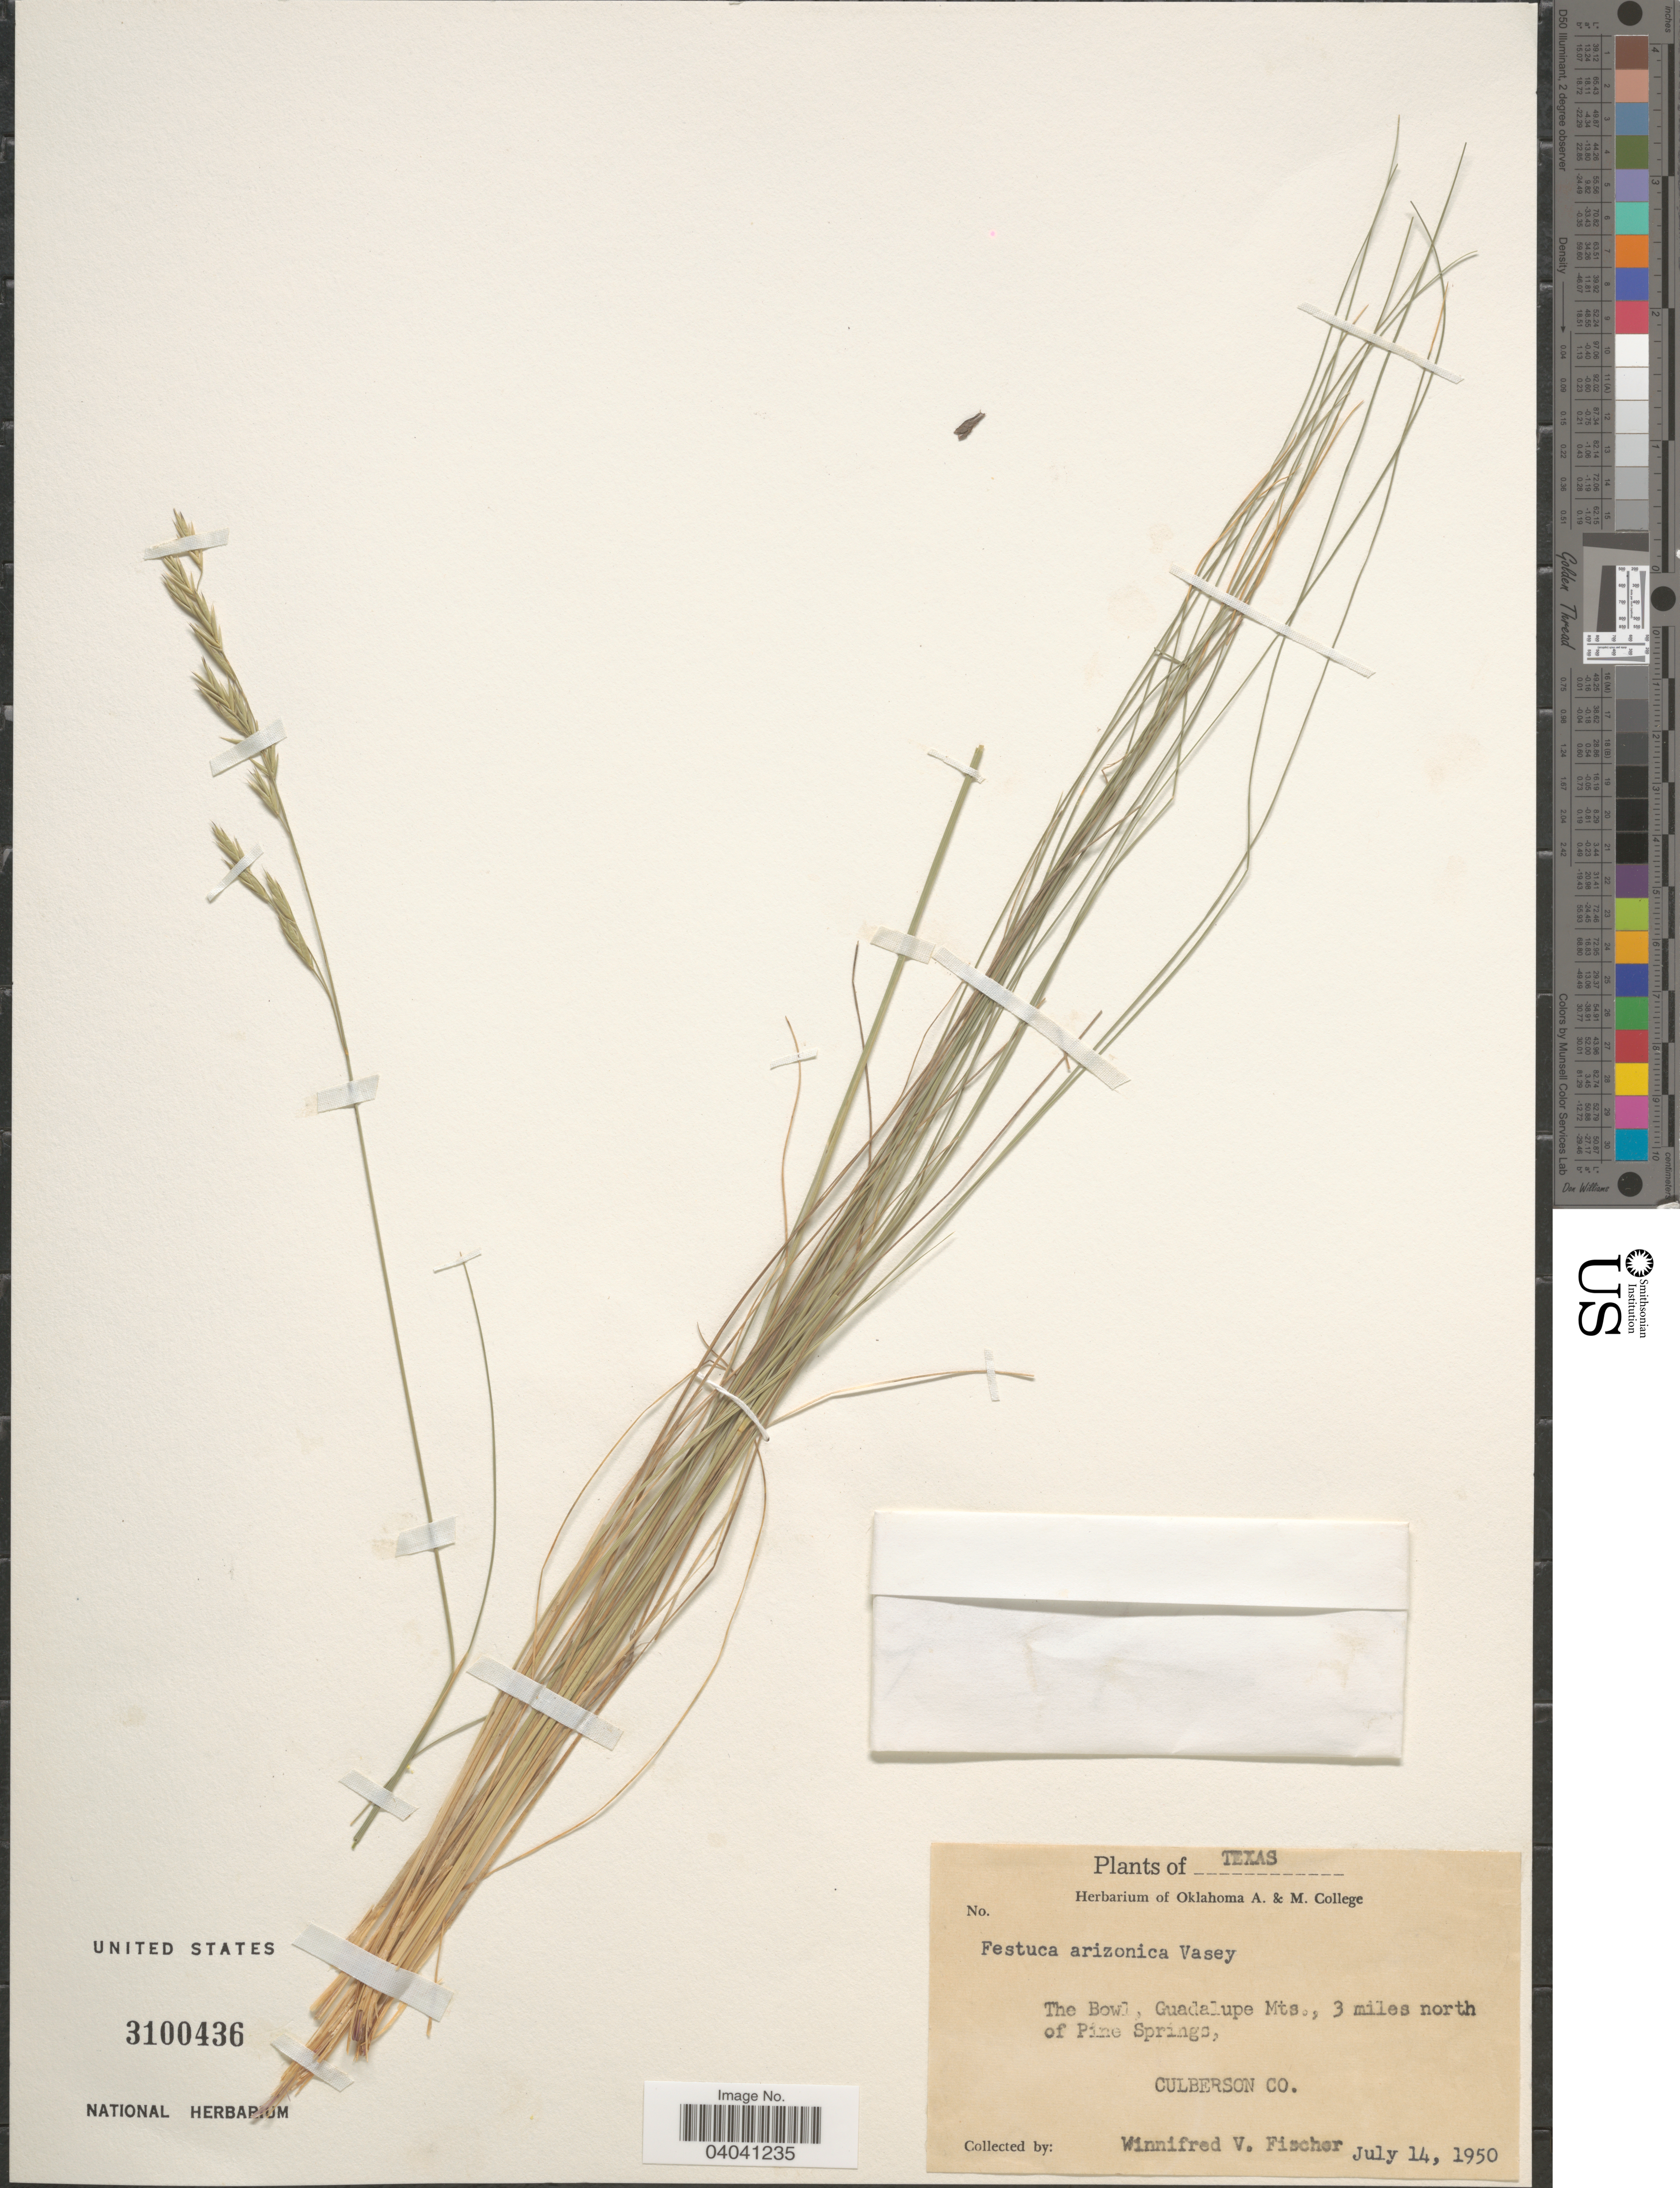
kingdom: Plantae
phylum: Tracheophyta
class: Liliopsida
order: Poales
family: Poaceae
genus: Festuca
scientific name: Festuca arizonica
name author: Vasey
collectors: W. Fischer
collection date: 1950-07-14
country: United States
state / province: Texas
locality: The Bowl, Guadalupe Mts., 3 miles north of Pine Springs, Culberson Co.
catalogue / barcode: US 3100436